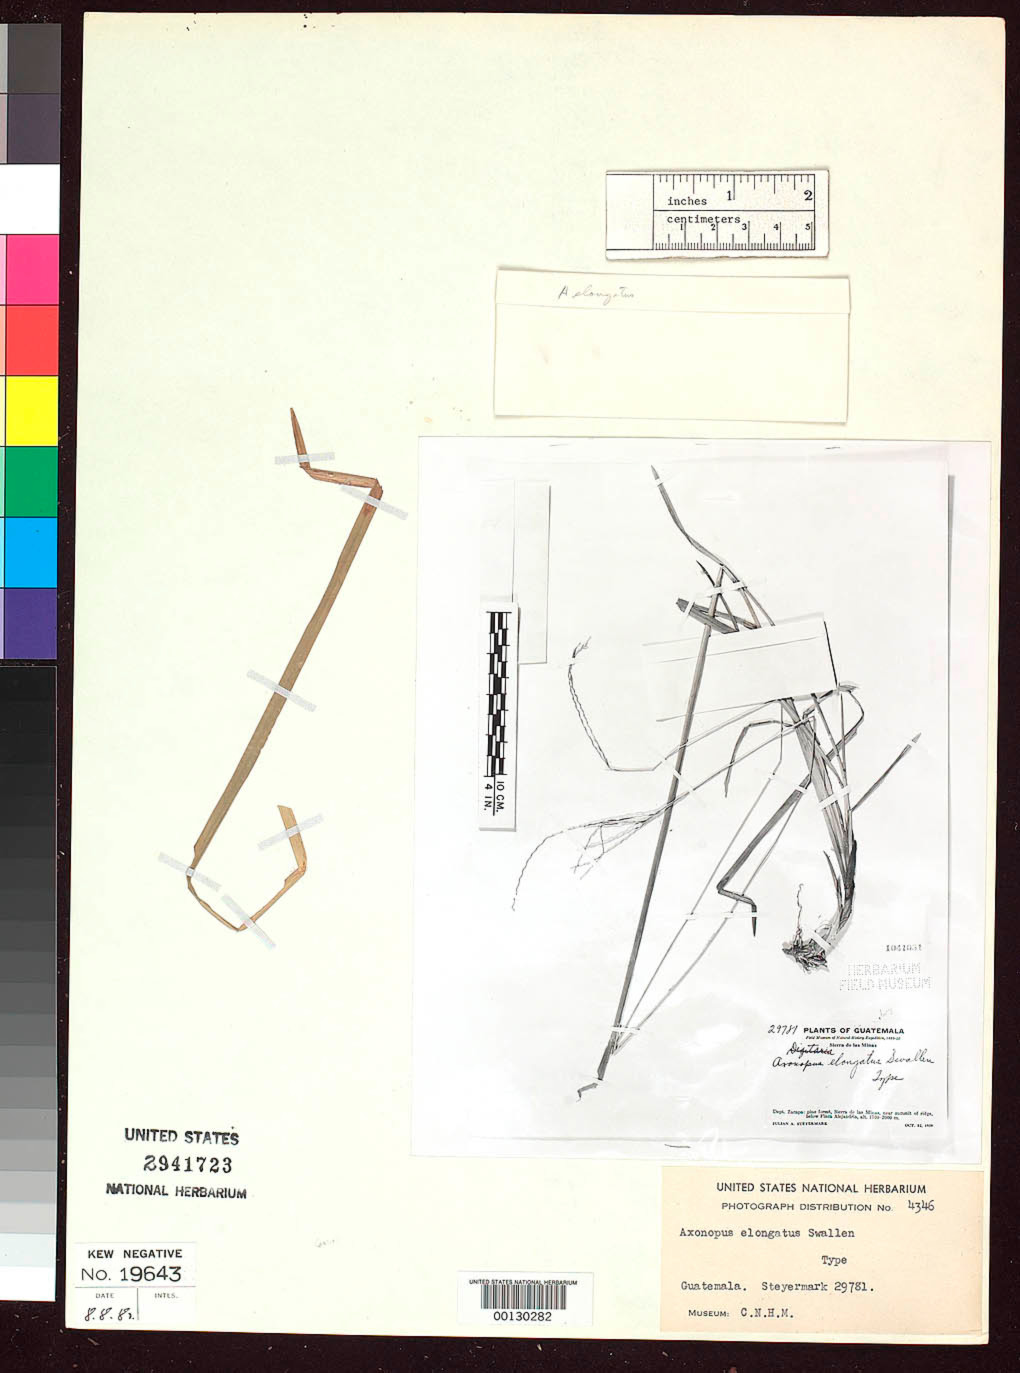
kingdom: Plantae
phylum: Tracheophyta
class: Liliopsida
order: Poales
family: Poaceae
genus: Axonopus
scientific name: Axonopus elongatus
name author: Swallen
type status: Isotype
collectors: J. Steyermark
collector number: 29781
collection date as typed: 12 Oct 1939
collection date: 1939-10-12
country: Guatemala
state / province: Zacapa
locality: Sierra de las Minas, below Finca Alejandria.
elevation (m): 1700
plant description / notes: Photograph and fragmentary material of holotype specimen ex herb. Field Museum.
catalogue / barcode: US 2941723